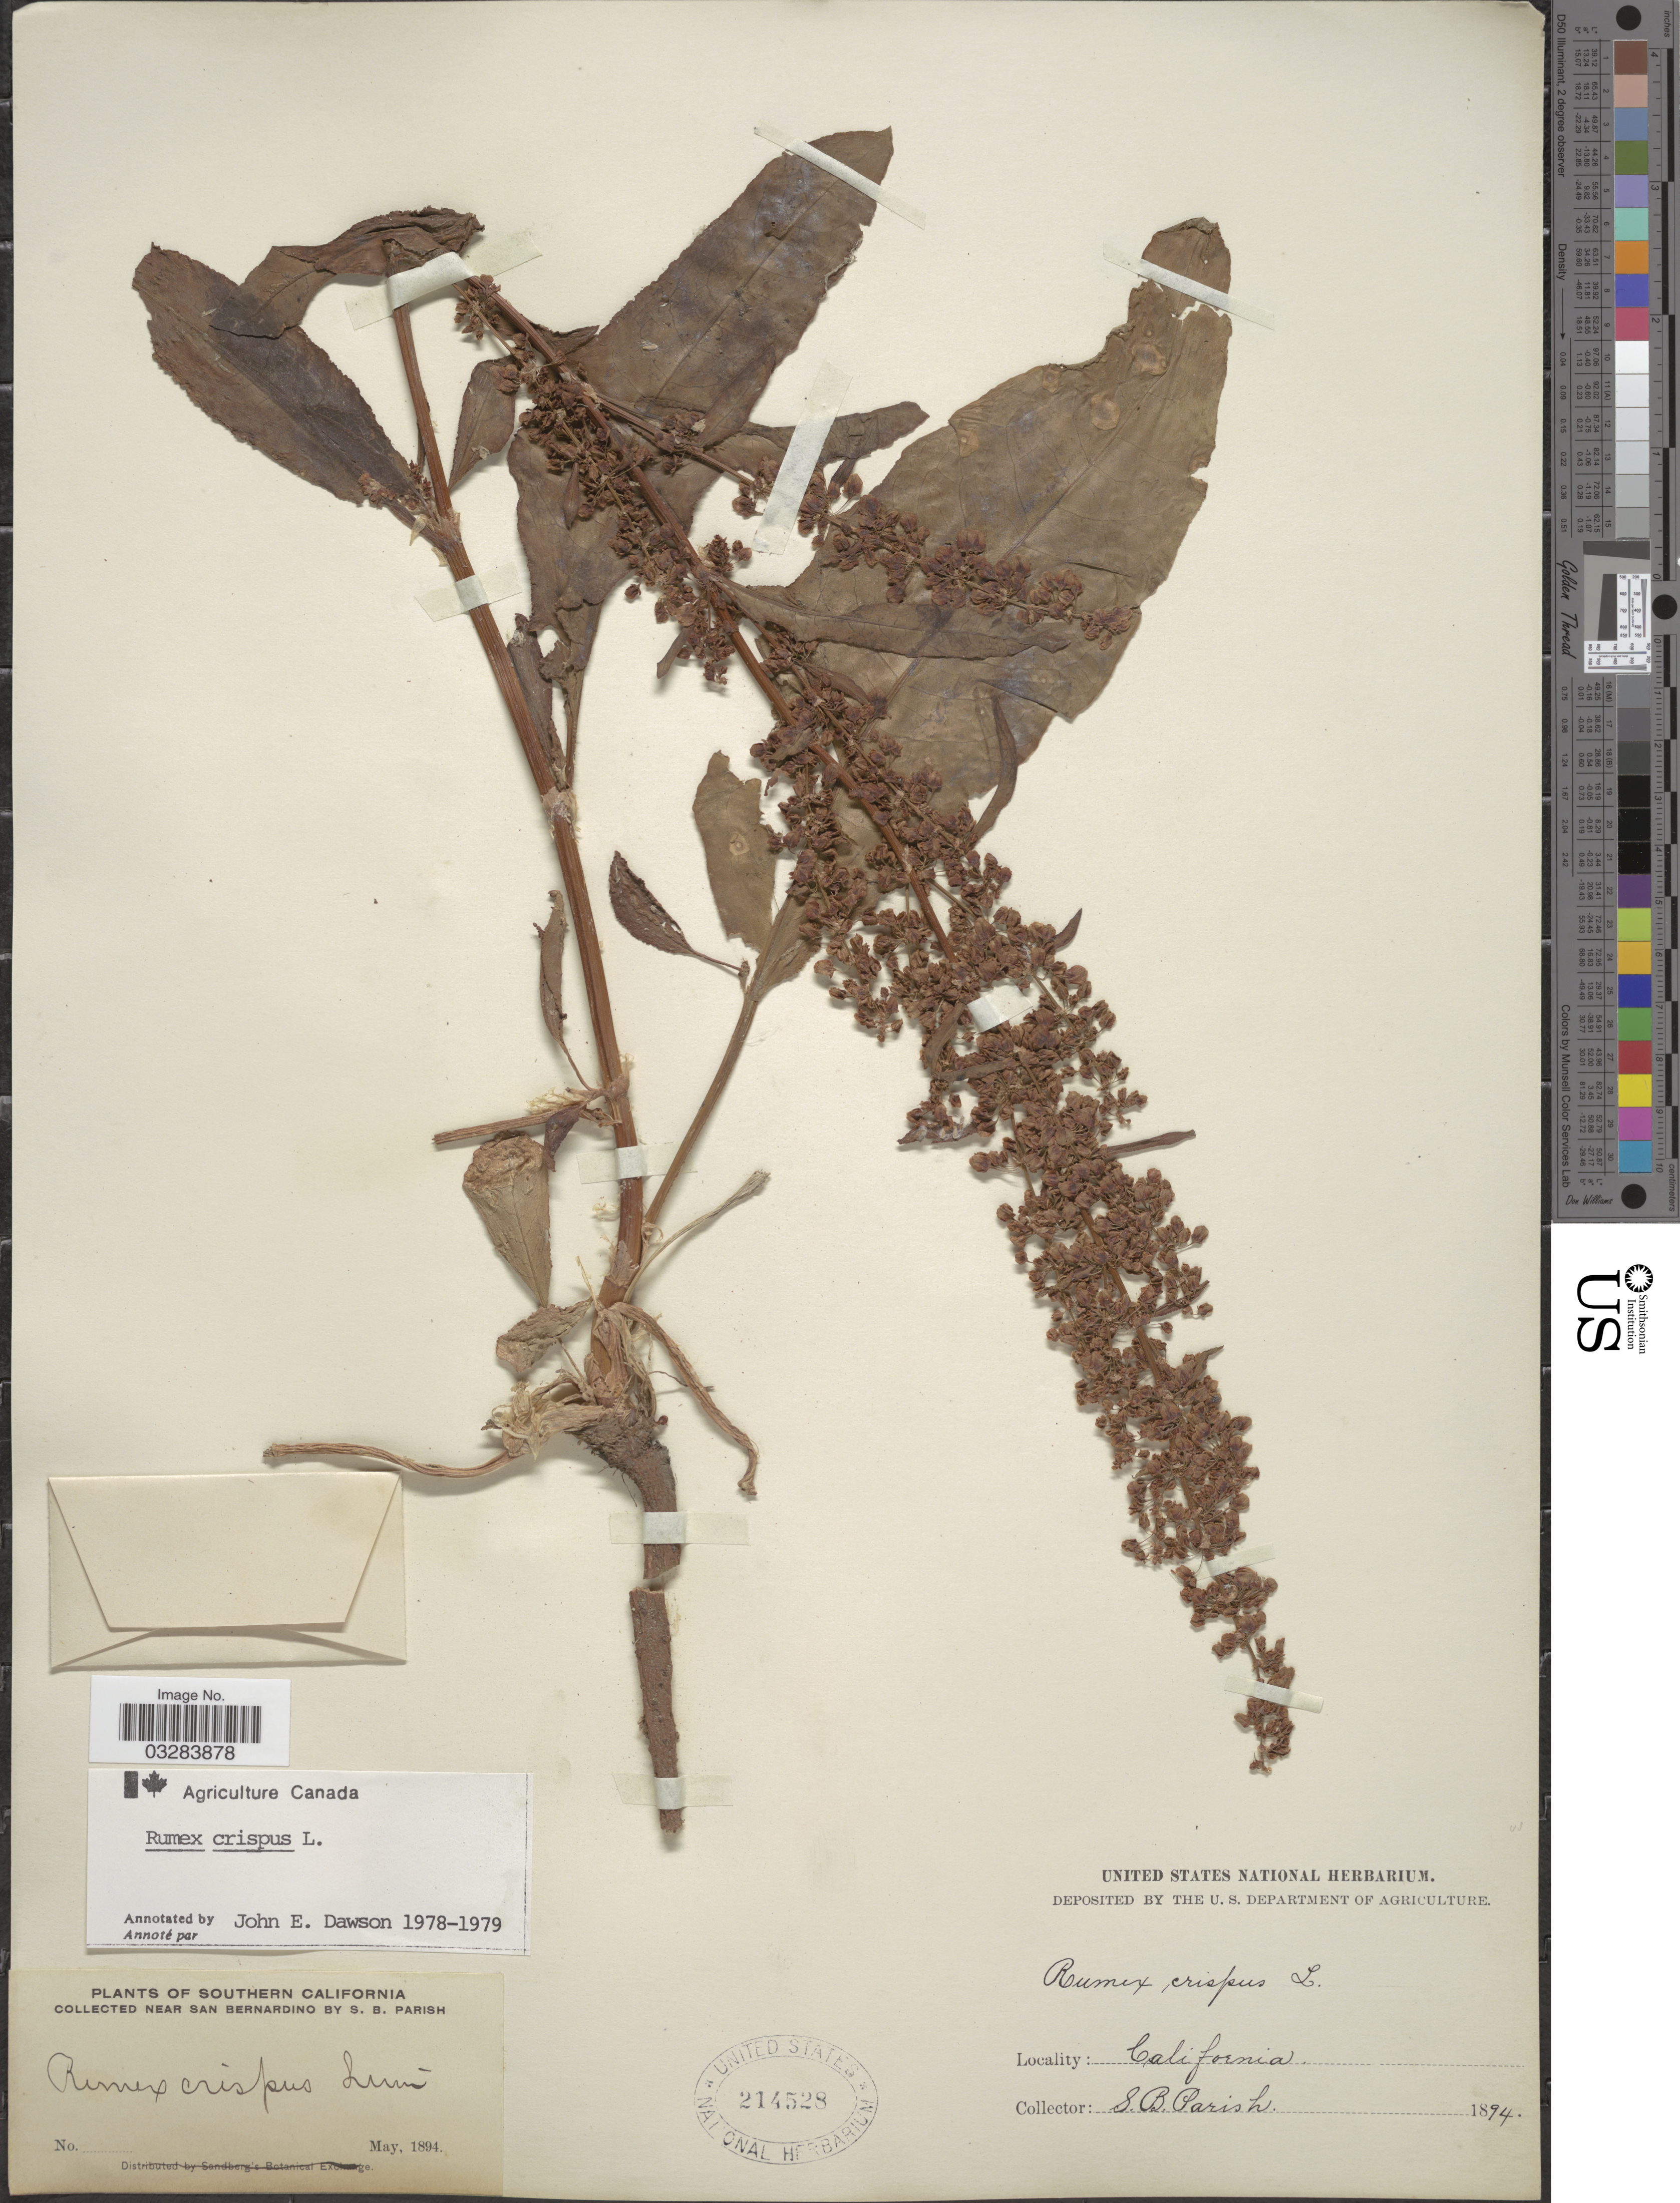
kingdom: Plantae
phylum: Tracheophyta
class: Magnoliopsida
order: Caryophyllales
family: Polygonaceae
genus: Rumex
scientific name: Rumex crispus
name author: L.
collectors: S. B. Parish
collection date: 1894-05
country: United States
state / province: California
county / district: San Bernardino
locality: Southern California. Near San Bernardino.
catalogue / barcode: US 214528